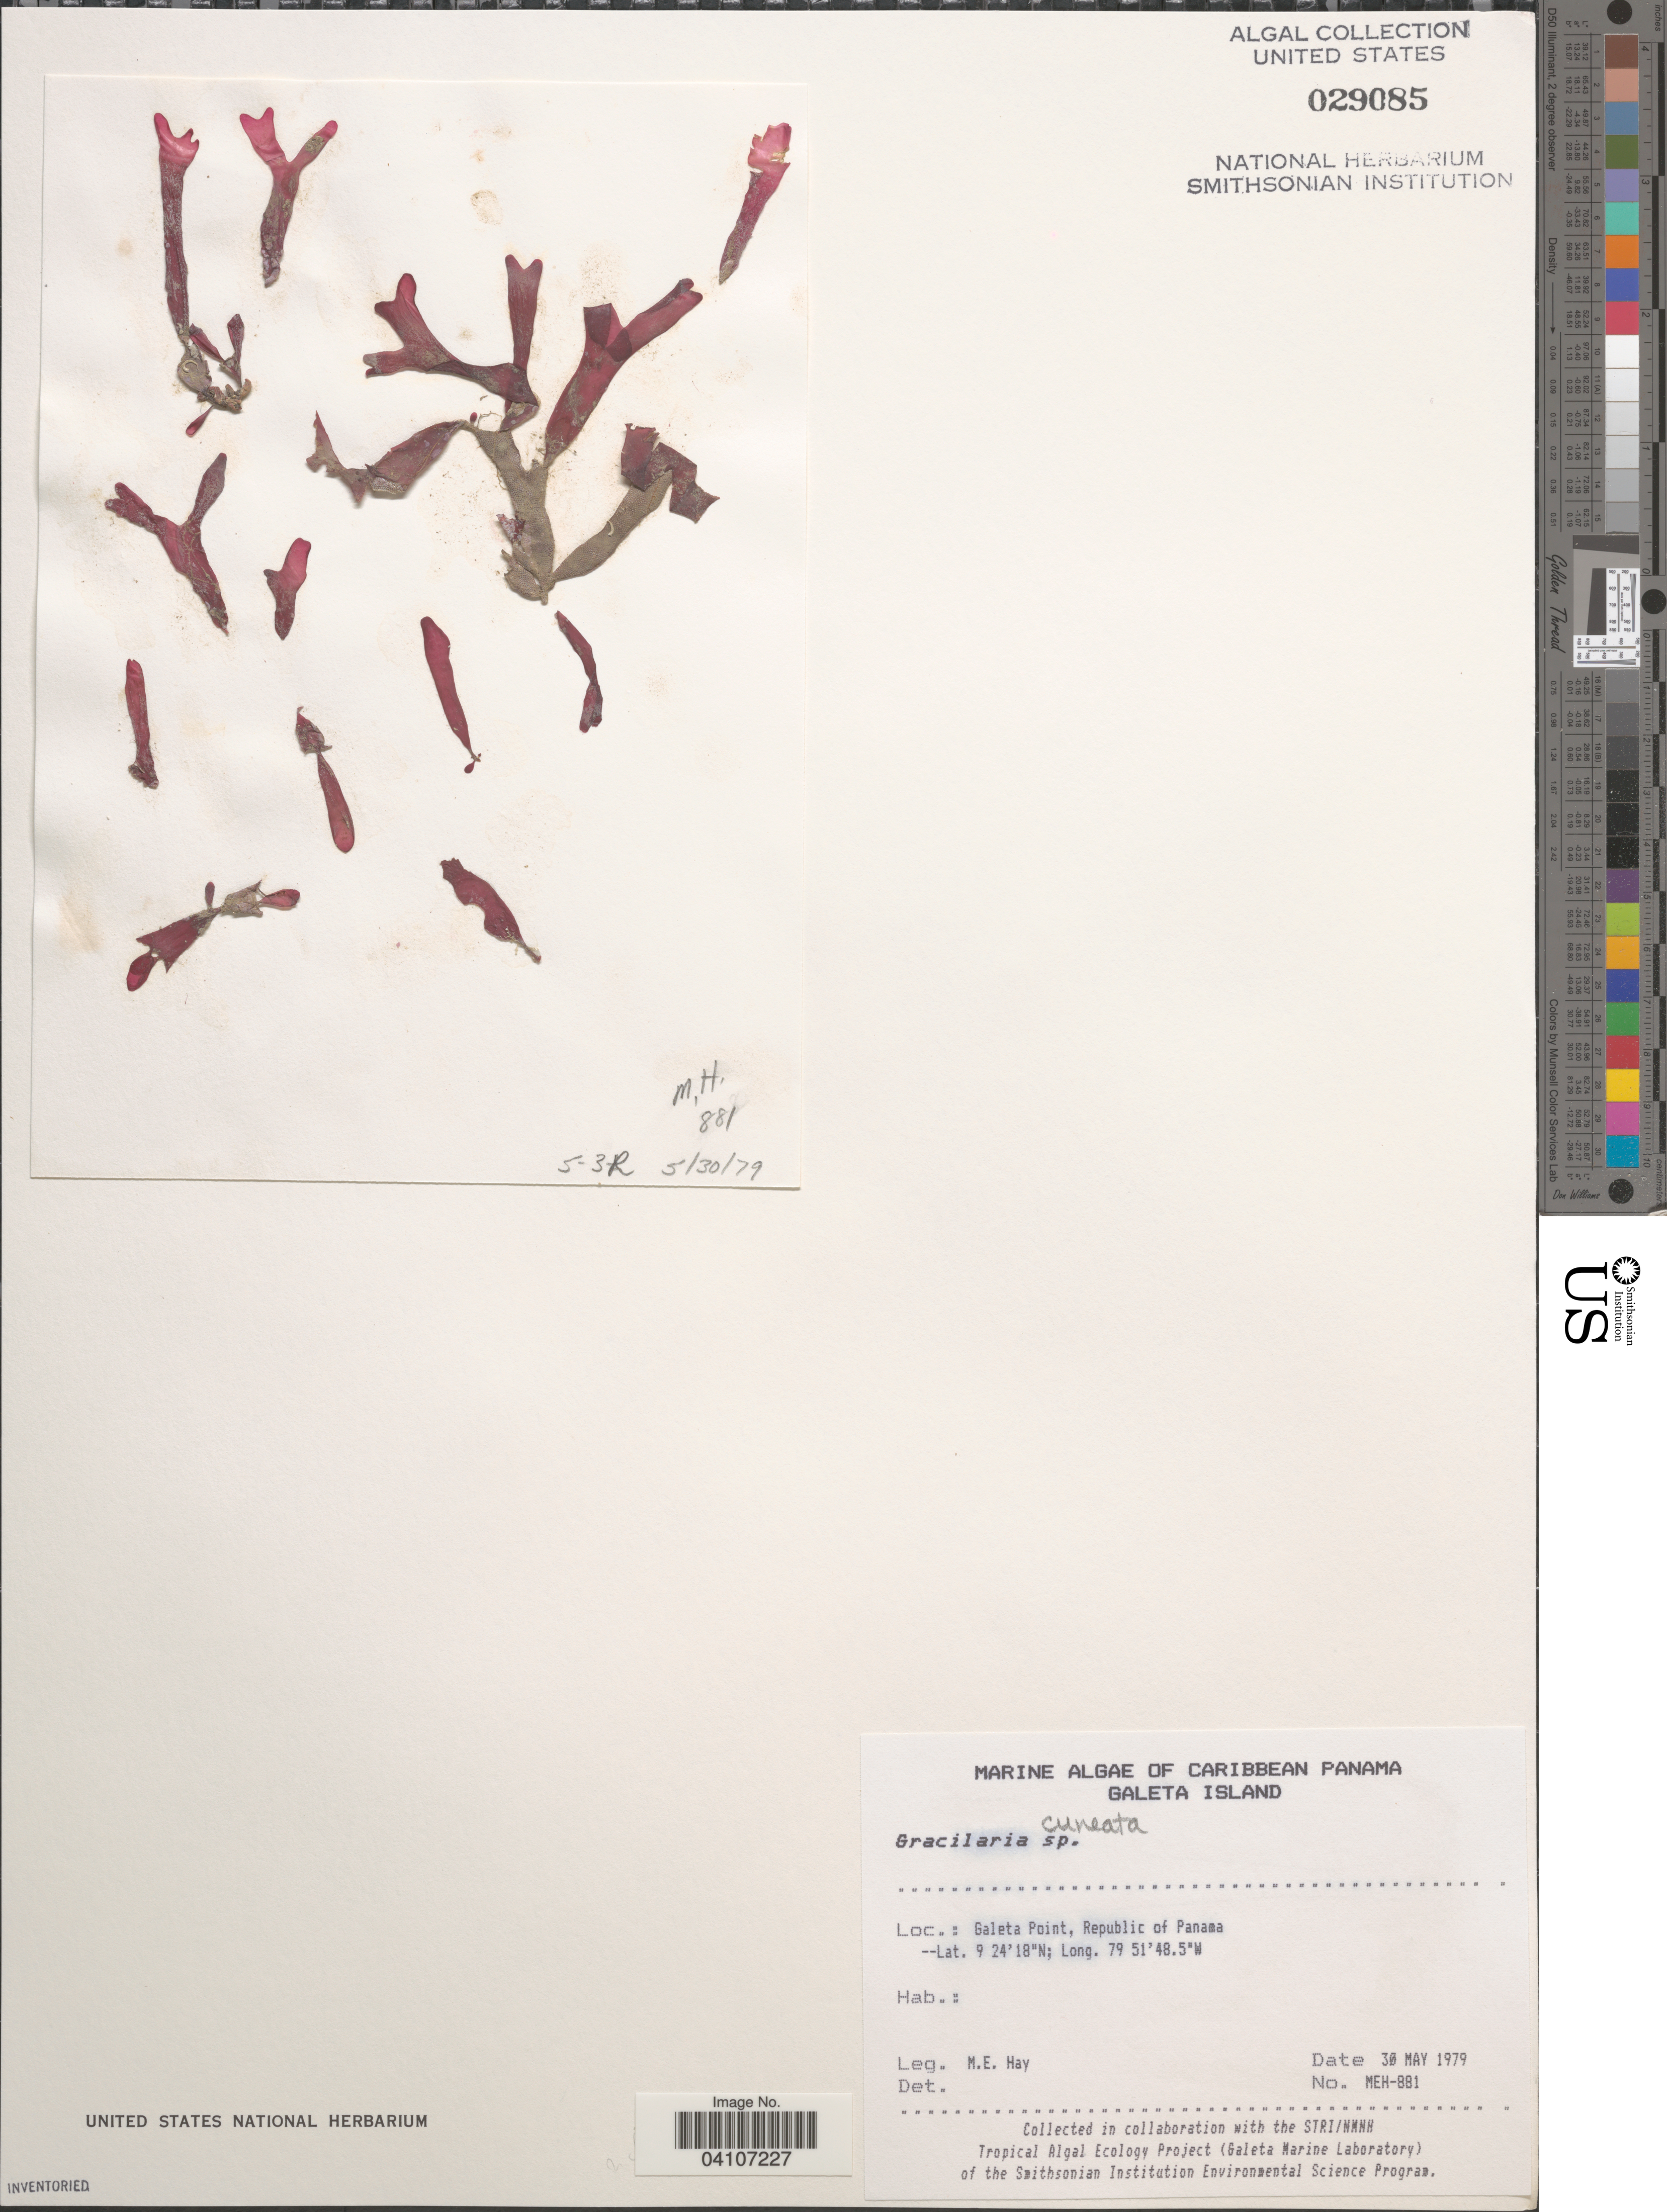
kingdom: Plantae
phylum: Rhodophyta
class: Florideophyceae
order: Gracilariales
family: Gracilariaceae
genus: Gracilaria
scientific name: Gracilaria cuneata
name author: Aresch.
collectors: M. E. Hay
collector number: MEH-881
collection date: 1979-05-30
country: Panama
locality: Caribbean Panama. Galeta Island. Galeta Point, Republic of Panama.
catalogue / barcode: US 29085